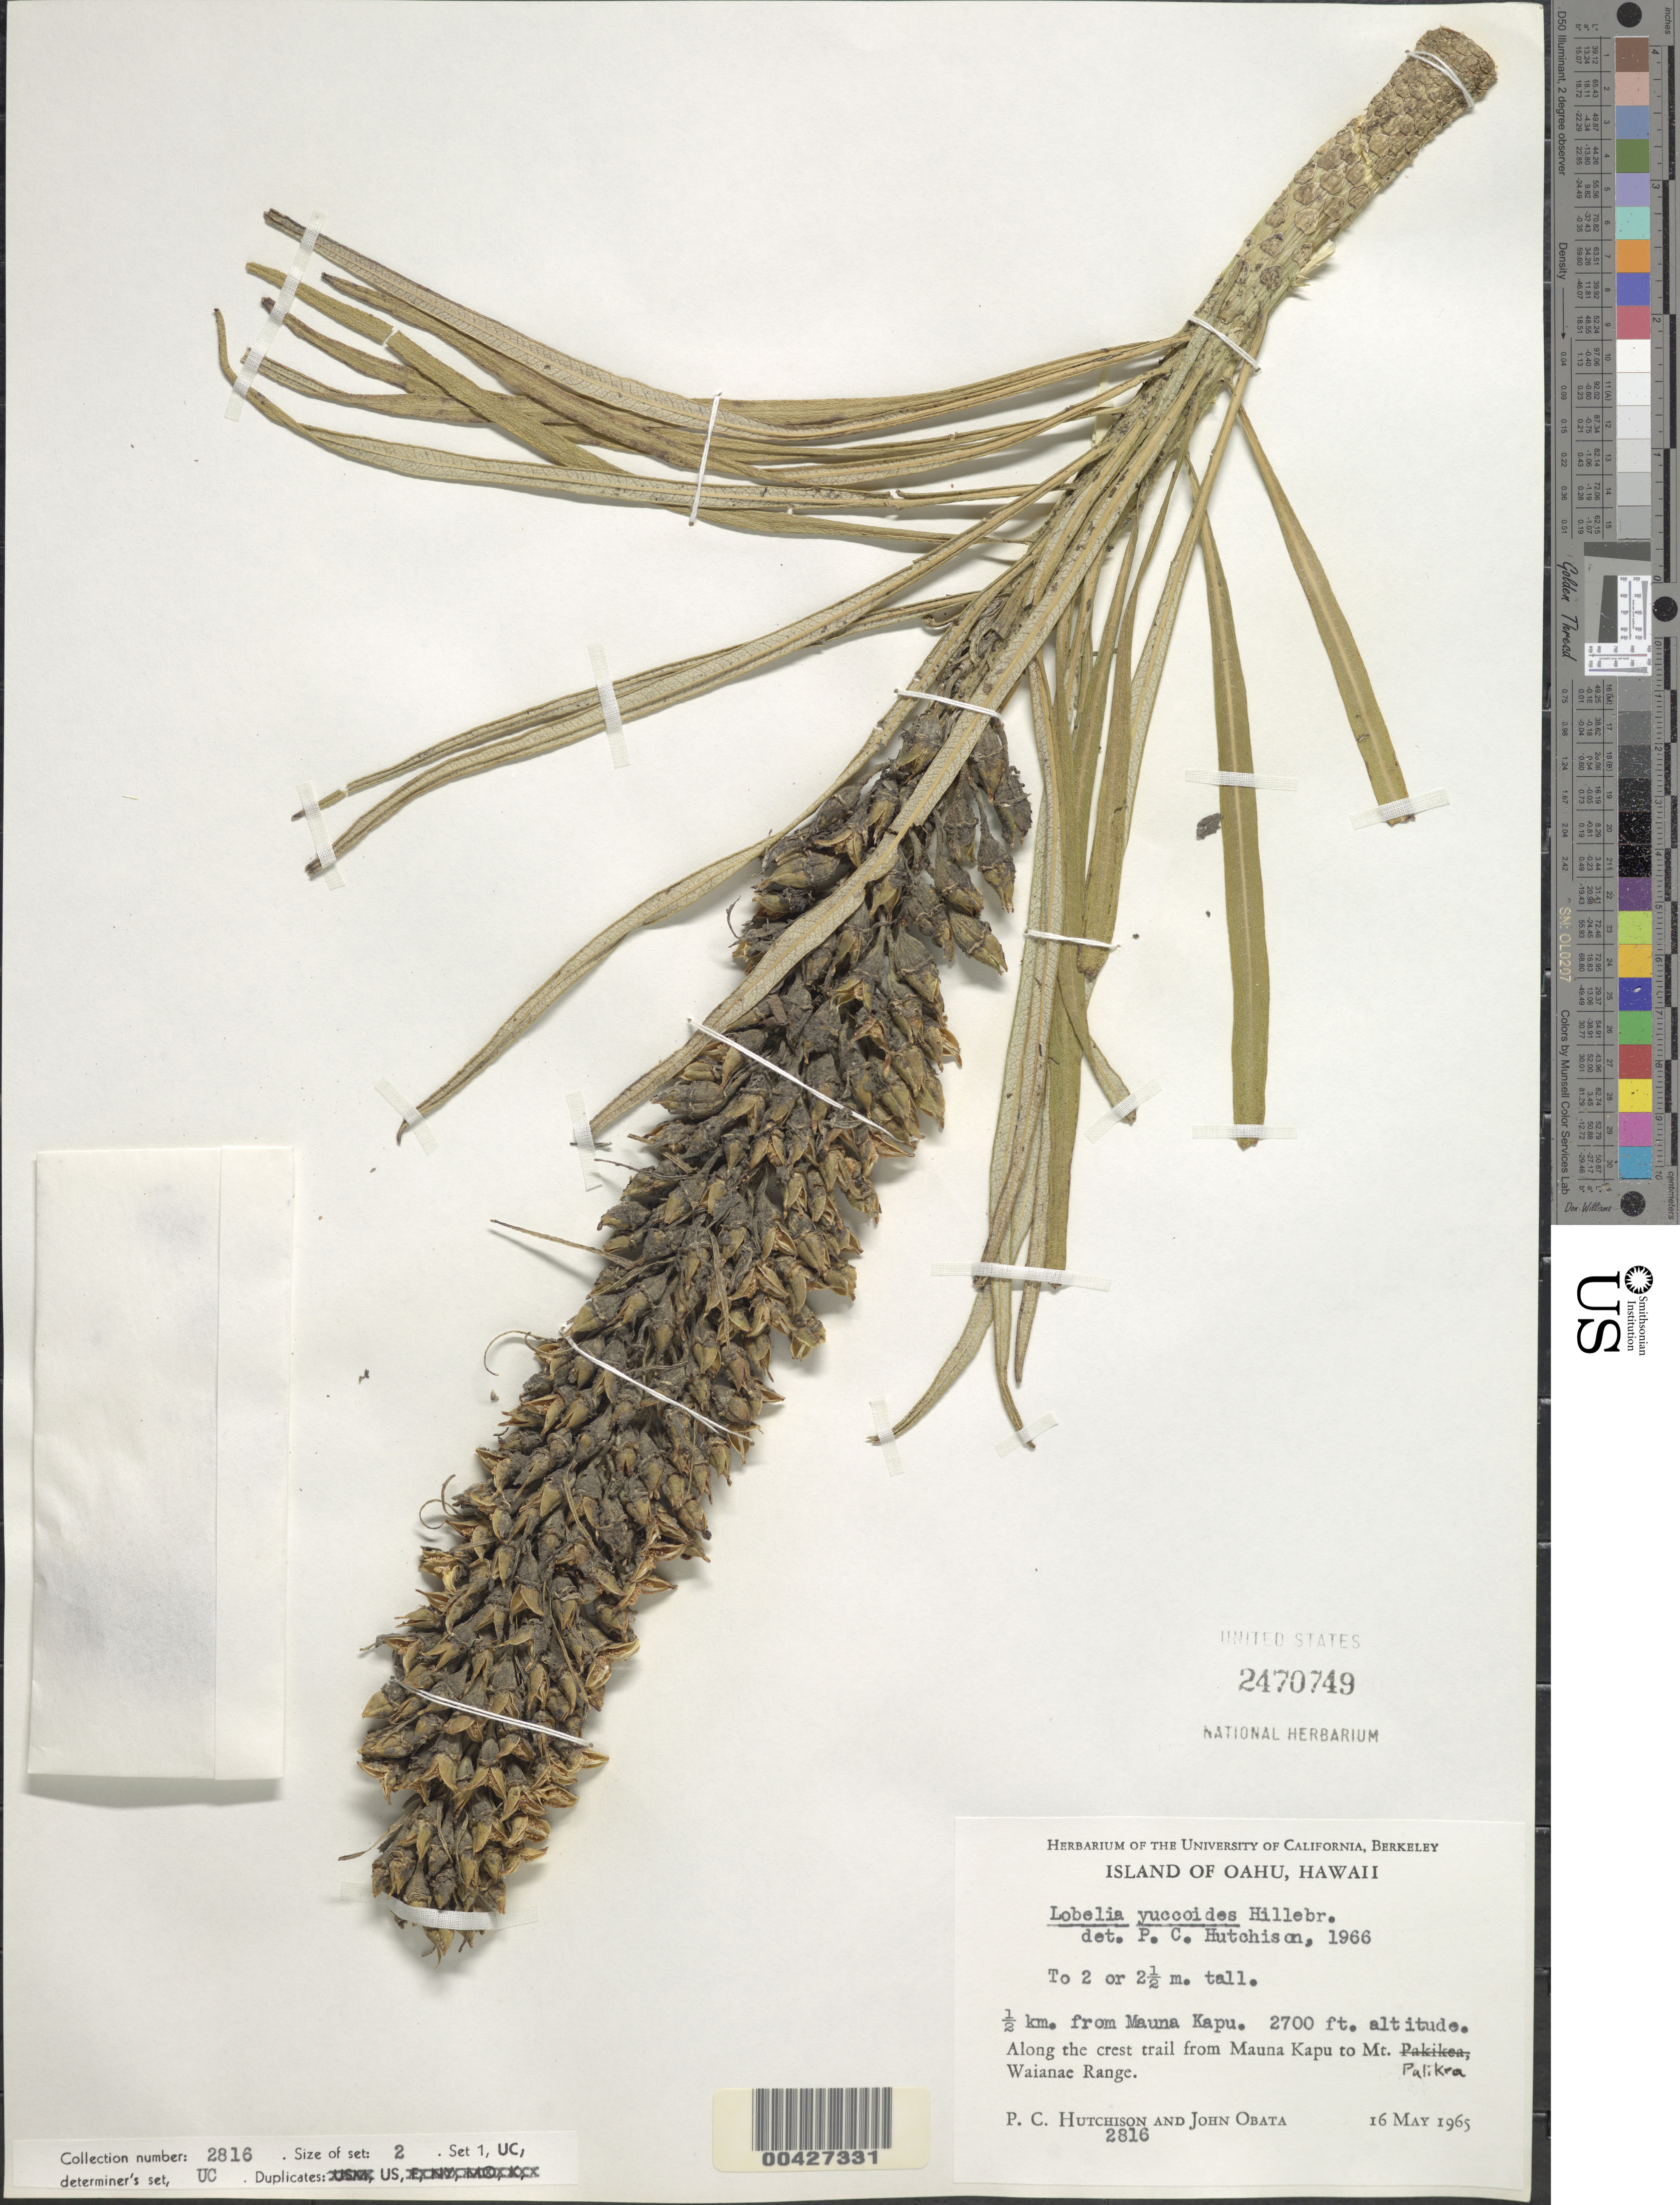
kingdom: Plantae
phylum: Tracheophyta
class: Magnoliopsida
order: Asterales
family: Campanulaceae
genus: Lobelia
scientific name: Lobelia yuccoides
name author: Hillebr.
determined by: Hutchison, Paul C.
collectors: P. C. Hutchison & J. Obata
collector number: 2816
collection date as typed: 16 May 1965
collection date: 1965-05-16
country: United States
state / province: Hawaii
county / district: Honolulu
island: Oahu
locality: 1/2 km. from Mauna Kapu. Along the crest trail from Mauna Kapu to Mount Palikea, Waianae Range.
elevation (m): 823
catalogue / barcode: US 2470749